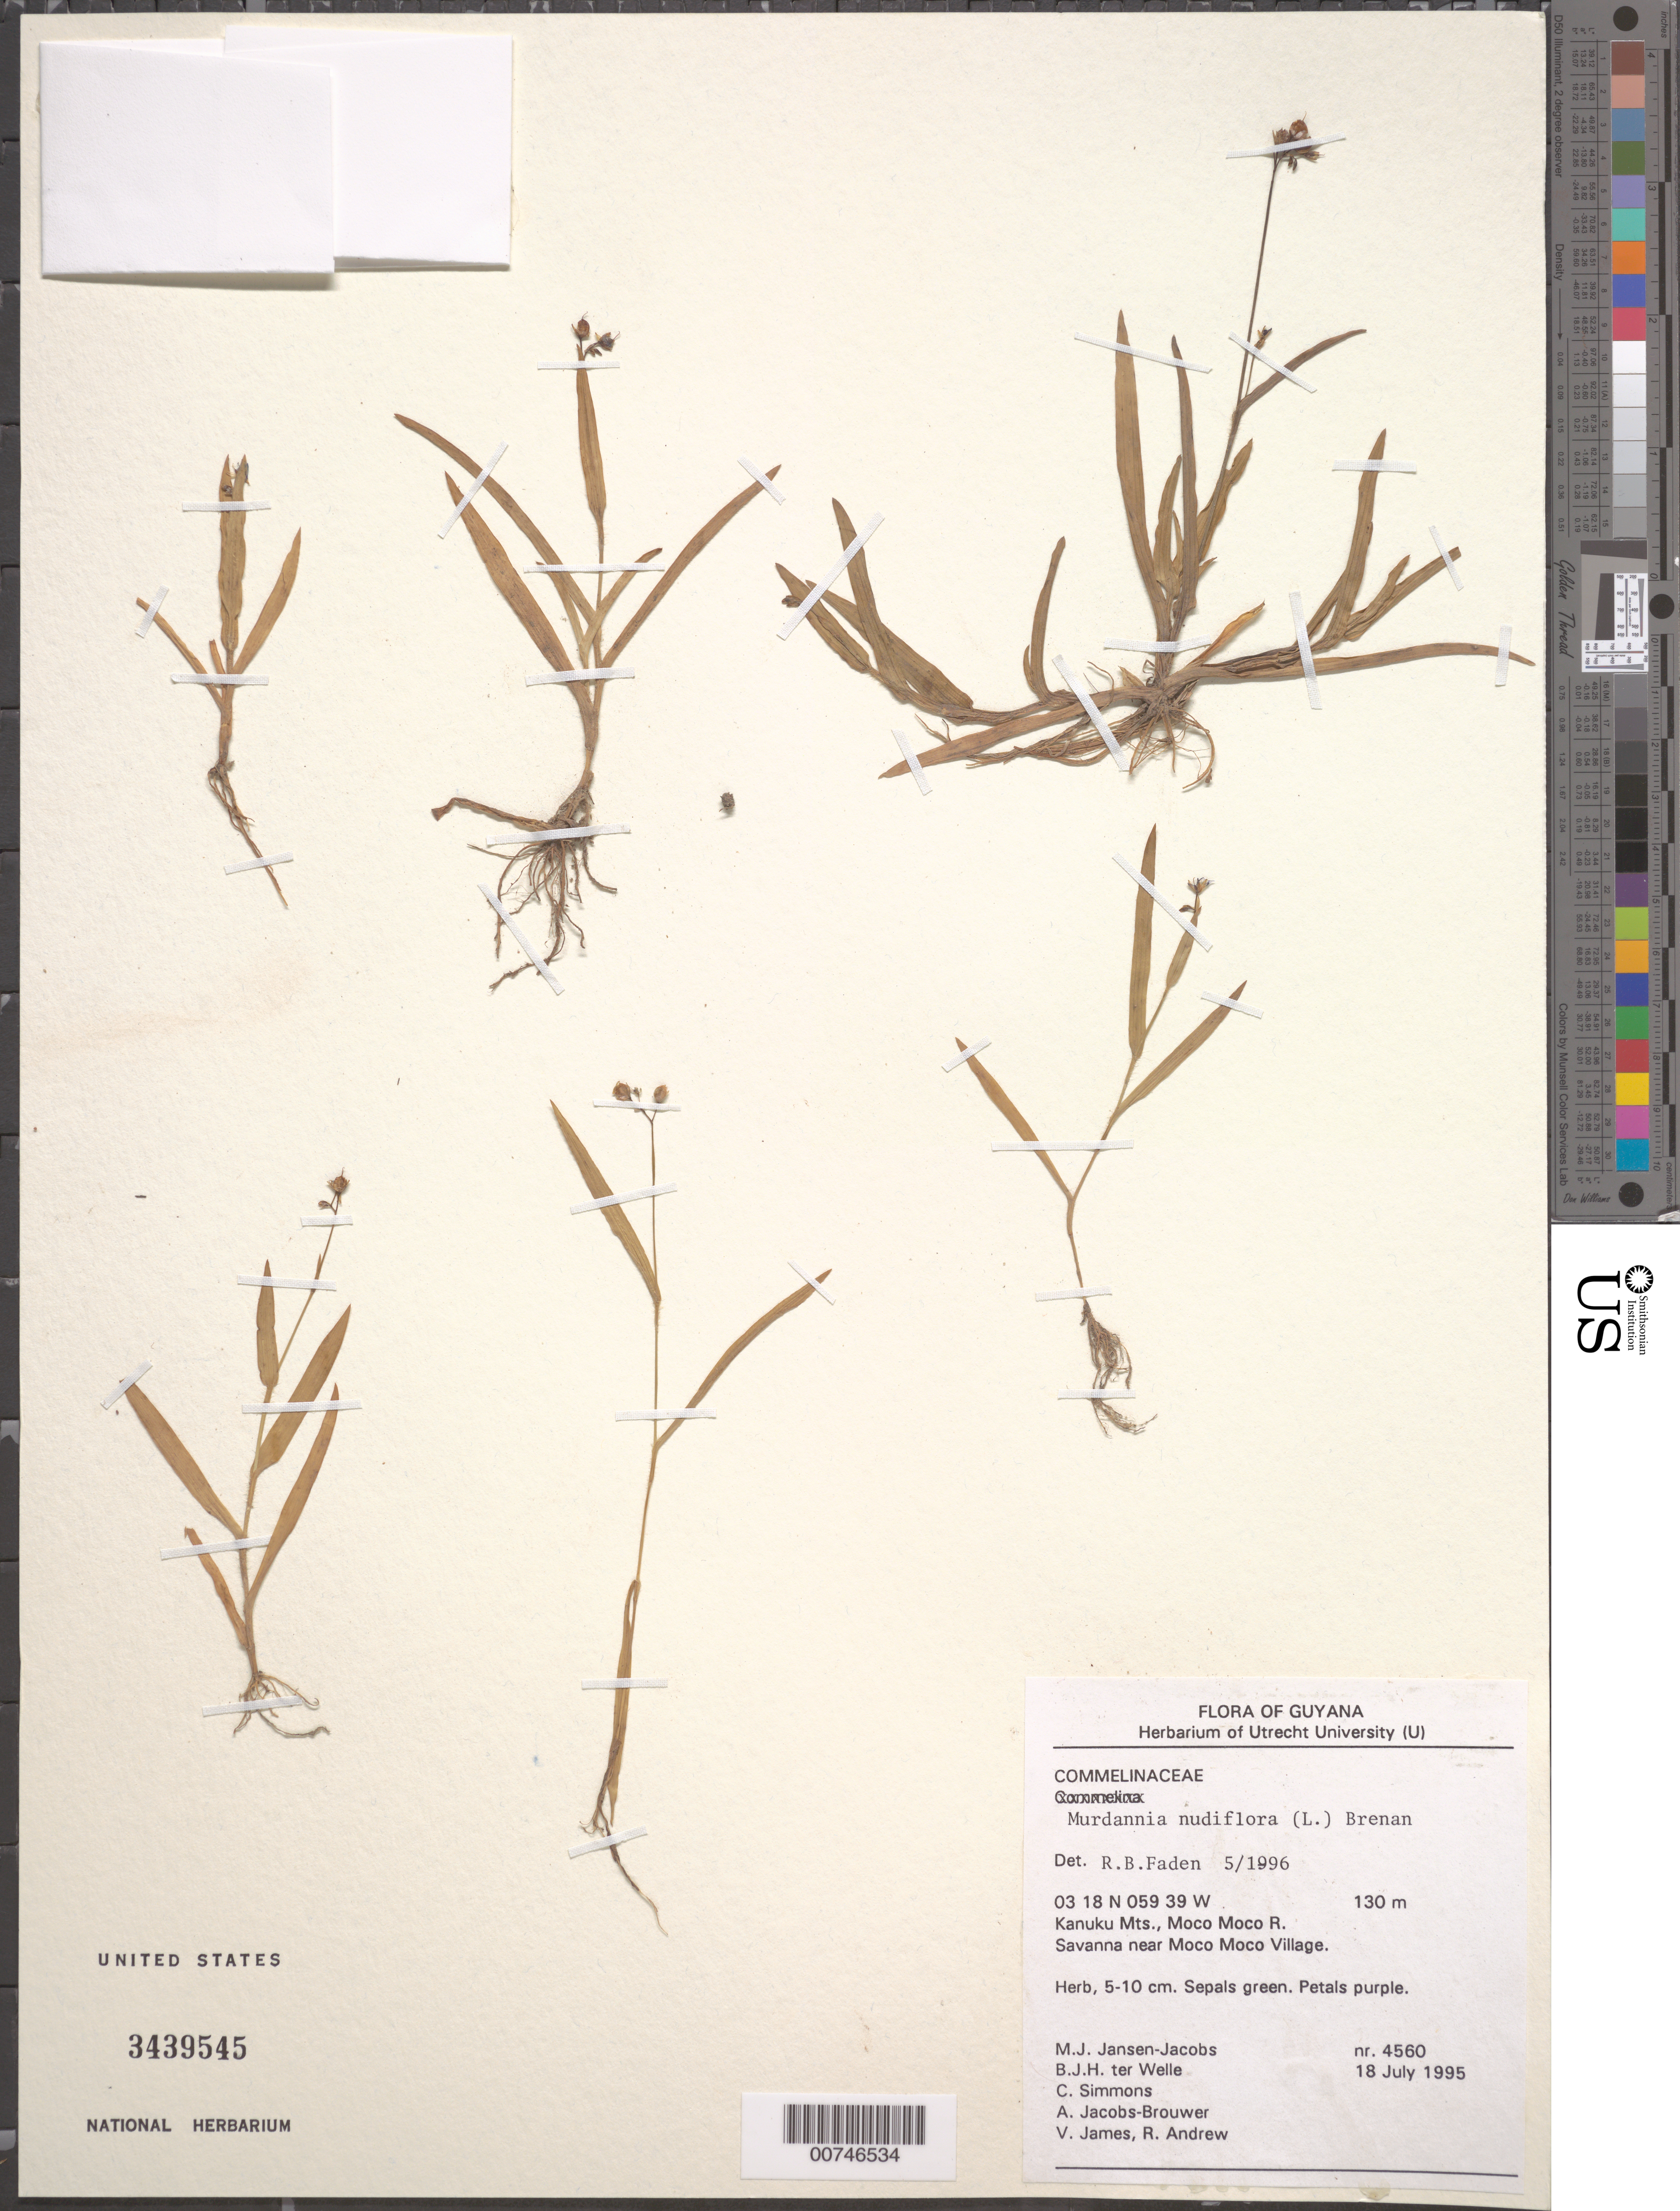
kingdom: Plantae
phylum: Tracheophyta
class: Liliopsida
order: Commelinales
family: Commelinaceae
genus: Murdannia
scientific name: Murdannia nudiflora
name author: (L.) Brenan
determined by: Faden, Robert B., (US), Smithsonian Institution - National Museum of Natural History (UNITED STATES)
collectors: M. J. Jansen-Jacobs, B. Welle, C. Simmons, A. Jacobs-Brouwer, M. James & R. Andrew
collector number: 4560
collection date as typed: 18-Jul-95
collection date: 1995-07-18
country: Guyana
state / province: U. Takutu-U. Essequibo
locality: Moco Moco River, Kanuku Mts., near Moco Moco village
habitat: Savanna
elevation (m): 130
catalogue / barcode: US 3439545